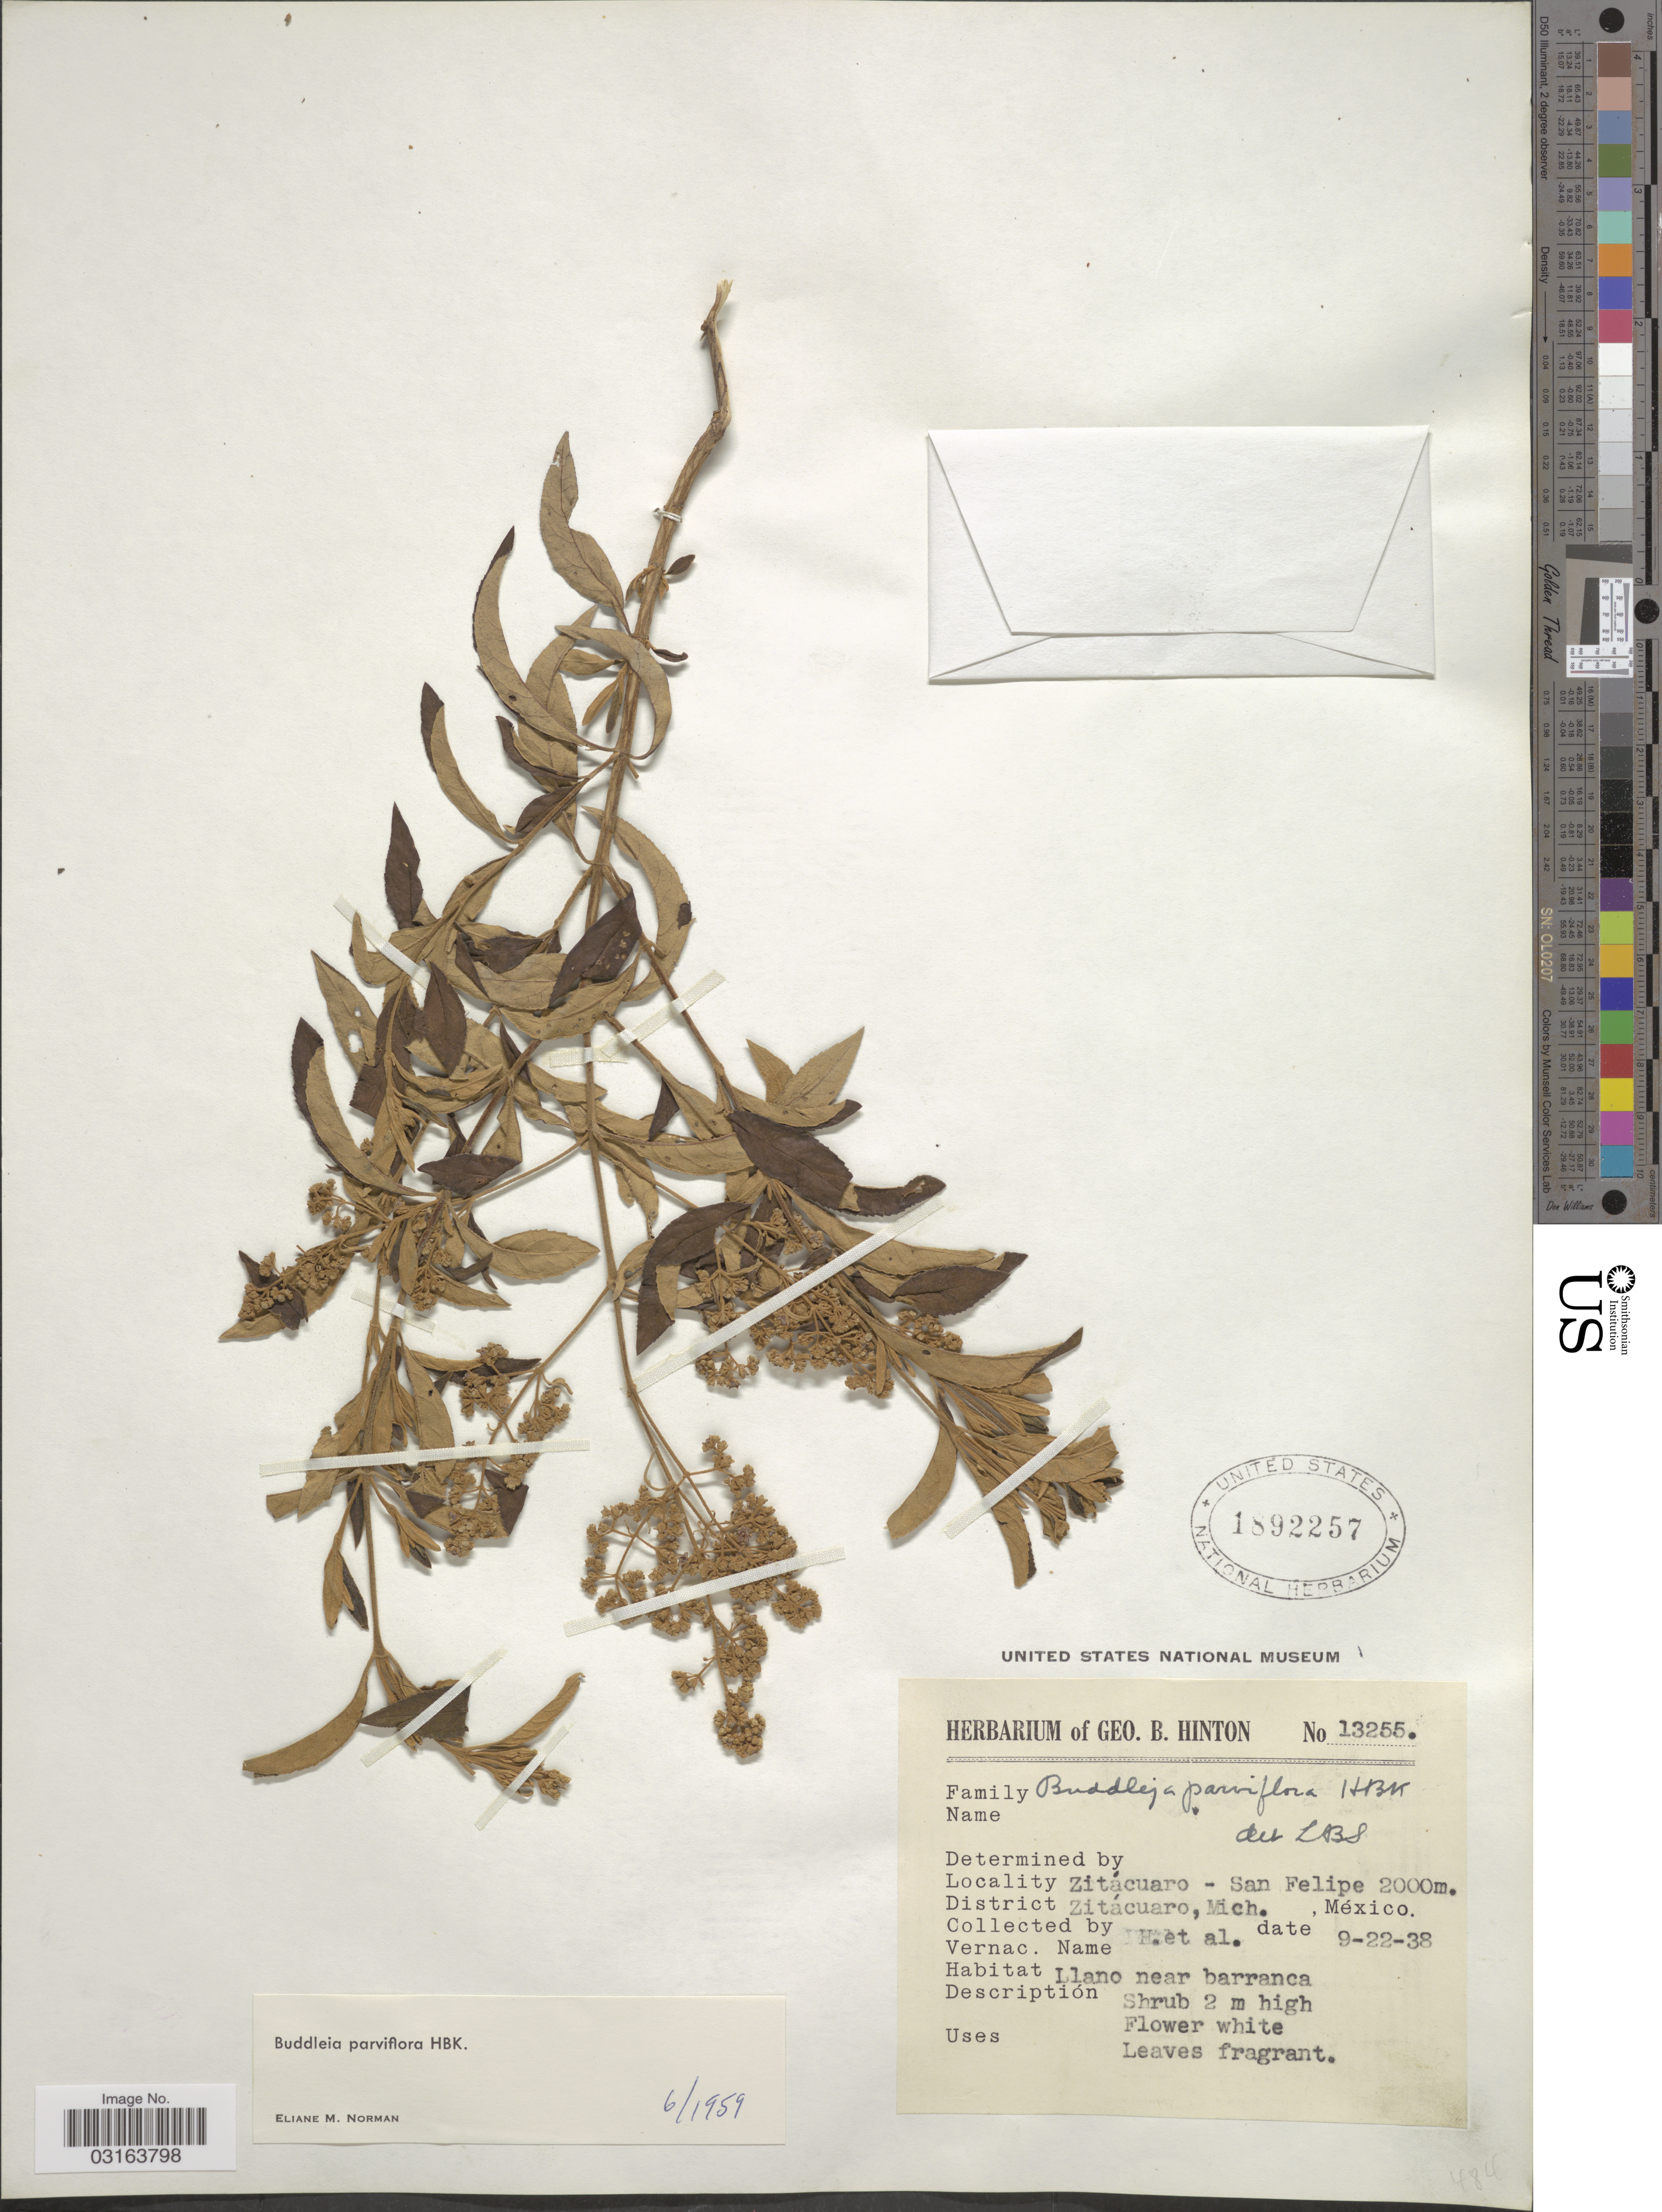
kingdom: Plantae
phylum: Tracheophyta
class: Magnoliopsida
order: Lamiales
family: Scrophulariaceae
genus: Buddleja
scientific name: Buddleja parviflora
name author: Kunth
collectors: G. B. Hinton & et al.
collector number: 13255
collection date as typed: Transcribed d/m/y: 22/9/38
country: Mexico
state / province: Michoacán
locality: Zitácuaro - San Felipe. District Zitácuaro.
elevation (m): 2000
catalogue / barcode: US 1892257